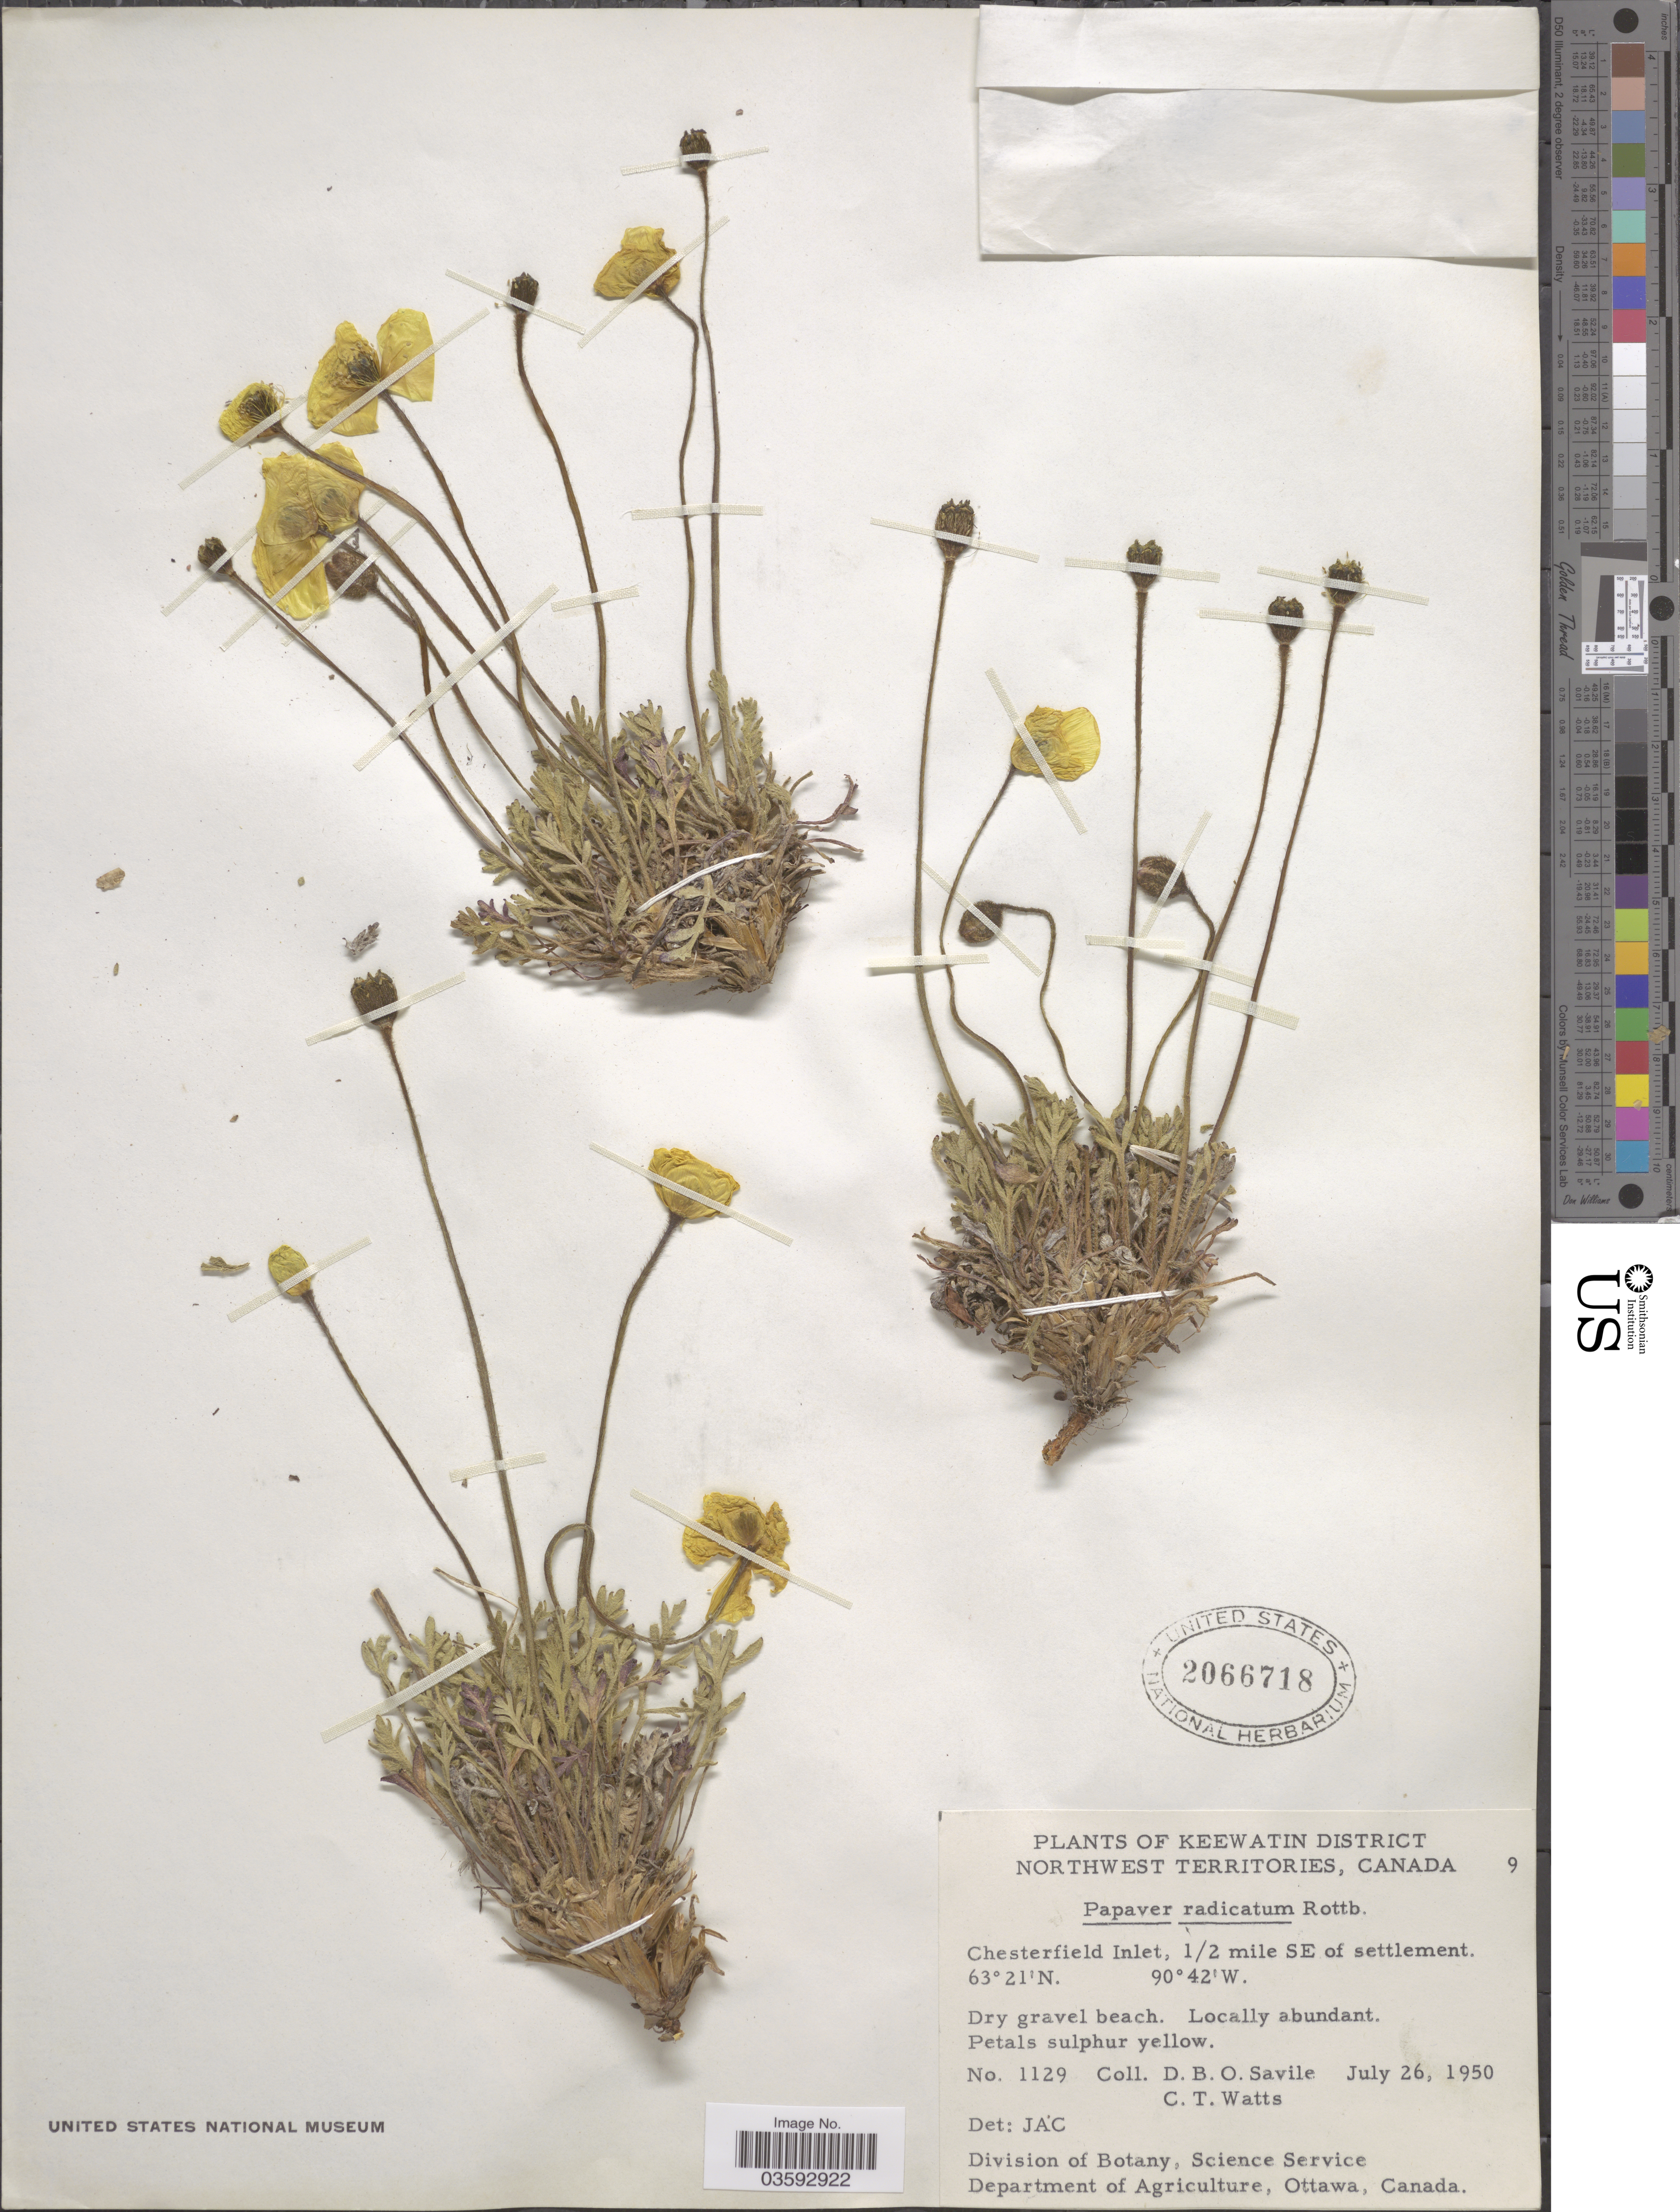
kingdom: Plantae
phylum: Tracheophyta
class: Magnoliopsida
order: Ranunculales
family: Papaveraceae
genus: Papaver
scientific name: Papaver radicatum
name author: Rottb.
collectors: D. Savile & C. Watts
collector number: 1129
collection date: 1950-07-26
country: Canada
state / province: Northwest Territories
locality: Keewatin District. Chesterfield Inlet, ½ mile SE of settlement.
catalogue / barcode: US 2066718